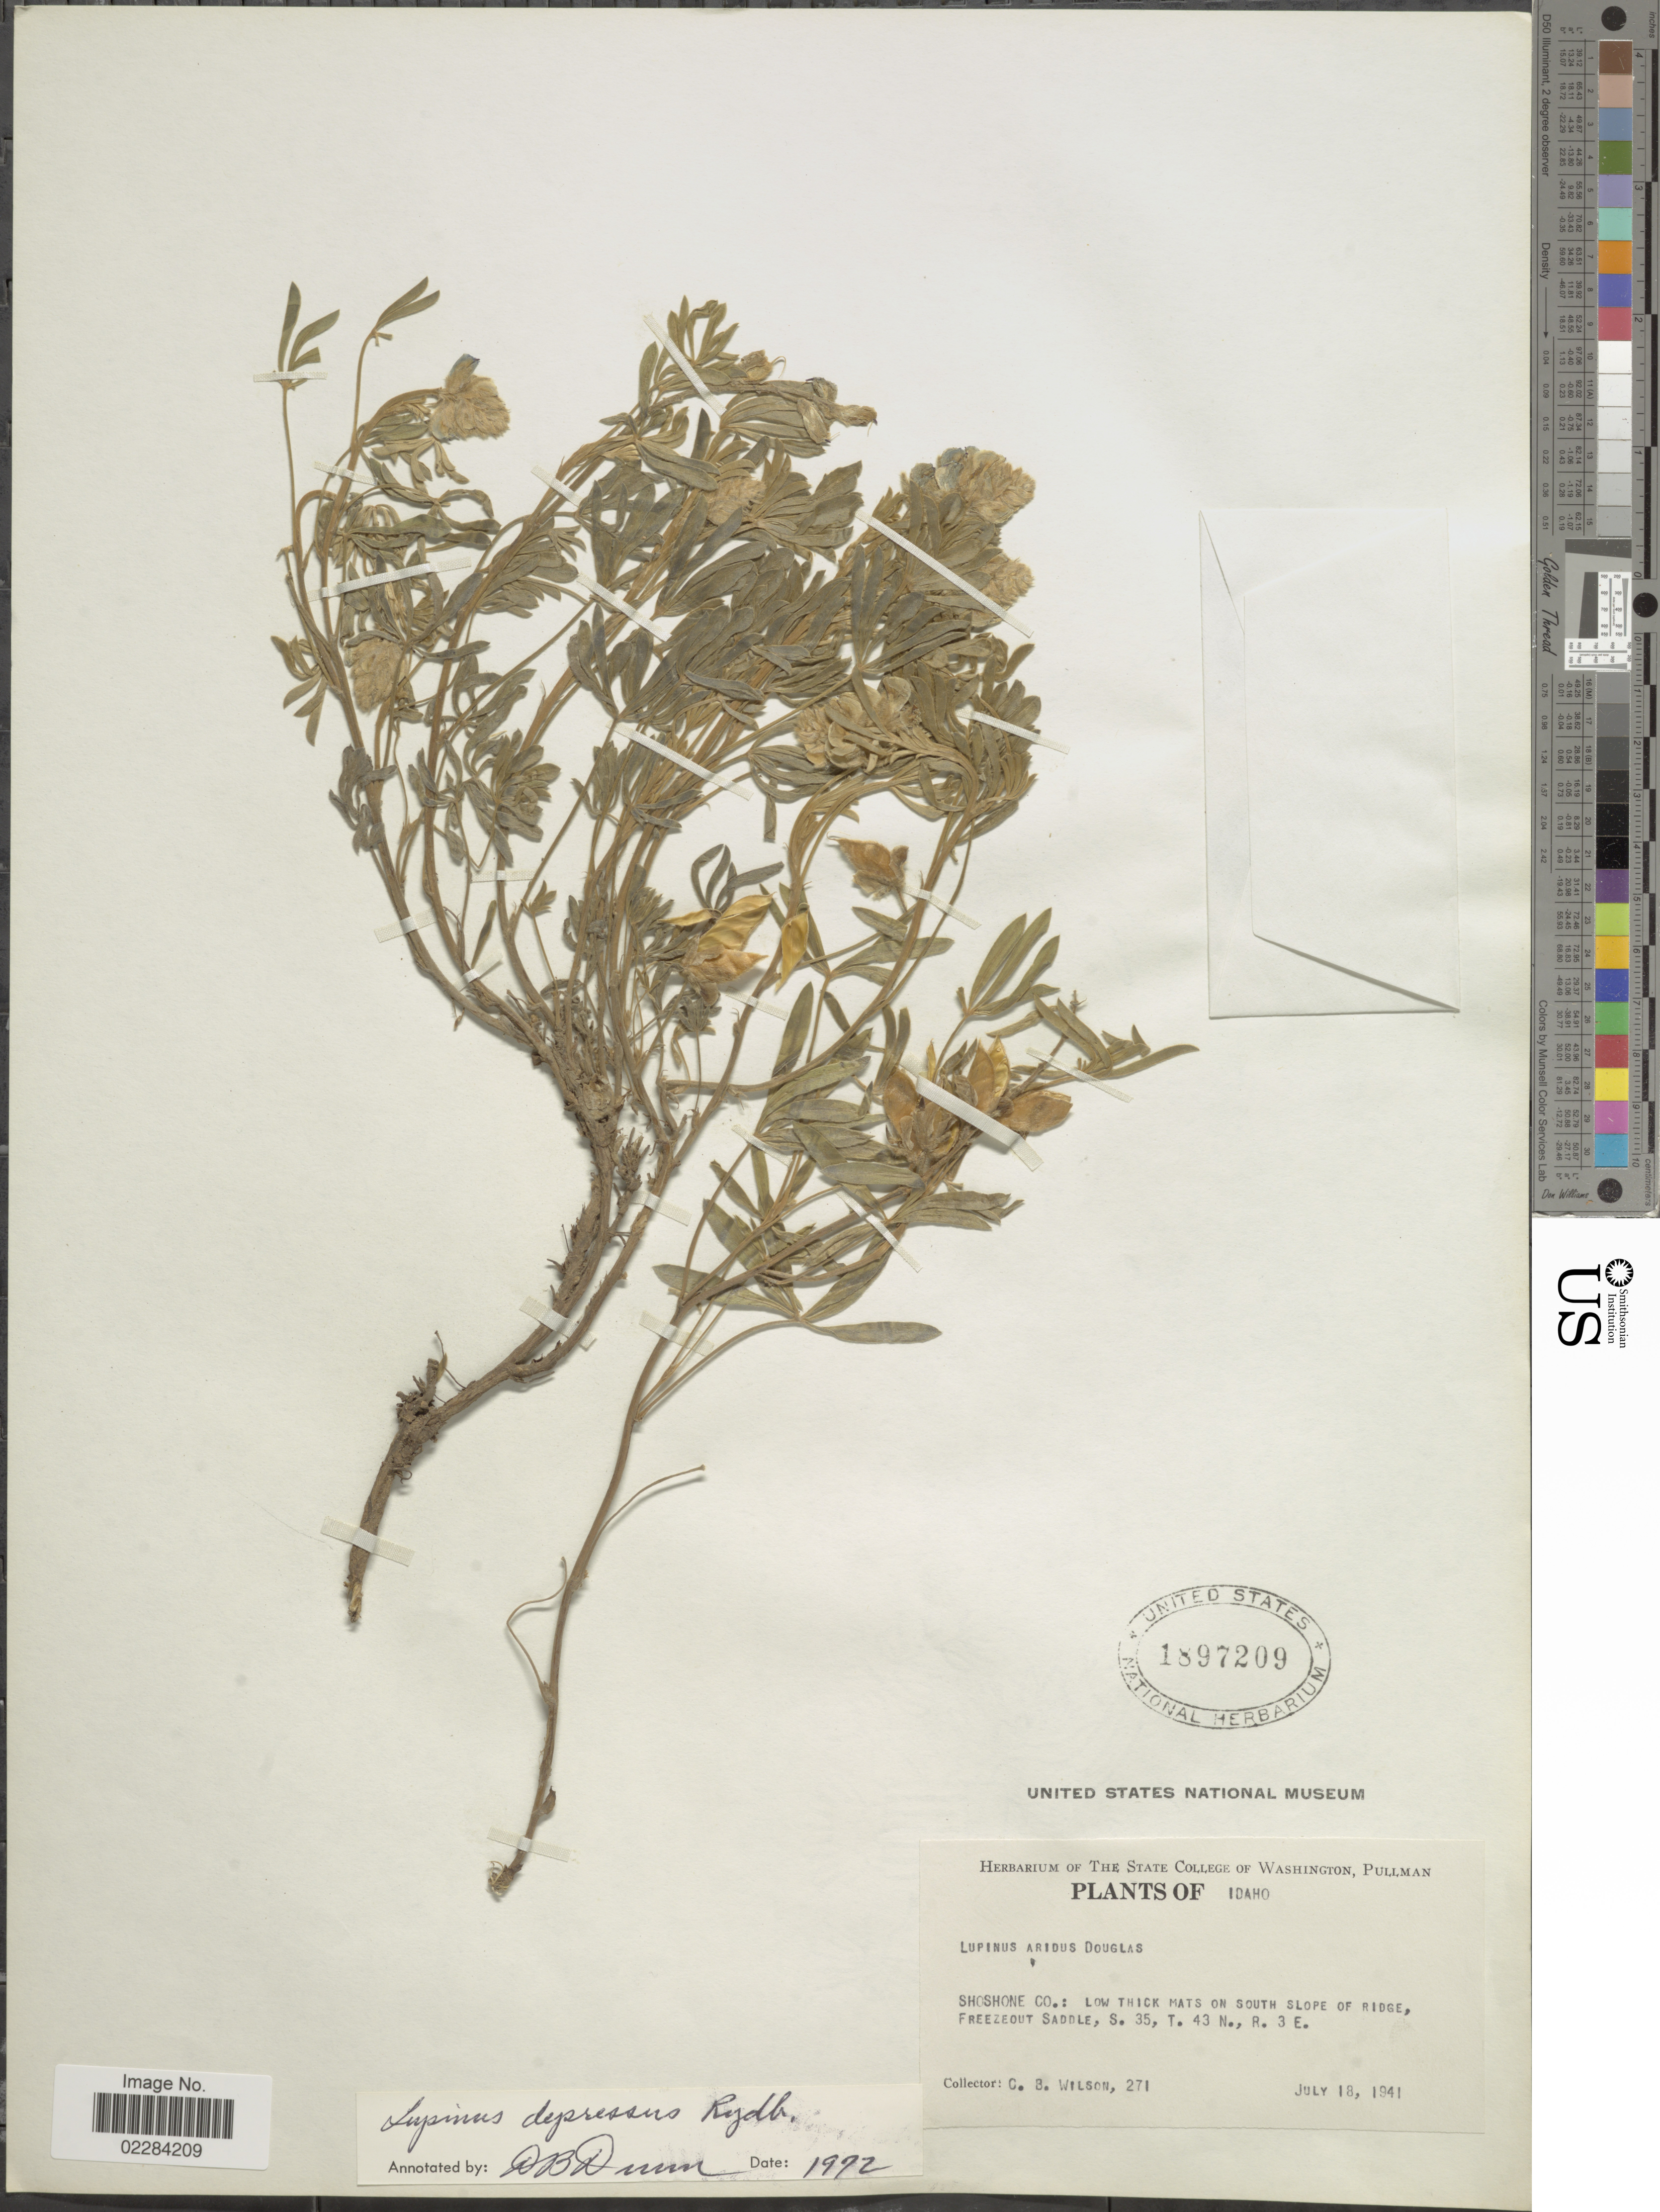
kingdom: Plantae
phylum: Tracheophyta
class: Magnoliopsida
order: Fabales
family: Fabaceae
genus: Lupinus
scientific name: Lupinus depressus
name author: Rydb.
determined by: Dunn, D. B.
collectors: C. Wilson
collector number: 271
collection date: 1941-07-18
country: United States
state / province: Idaho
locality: Shoshone Co.: Low thick mats on south slope of ridge, Freezeout Saddle. S. 35, T. 43 N., R. 3 E.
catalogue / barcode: US 1897209